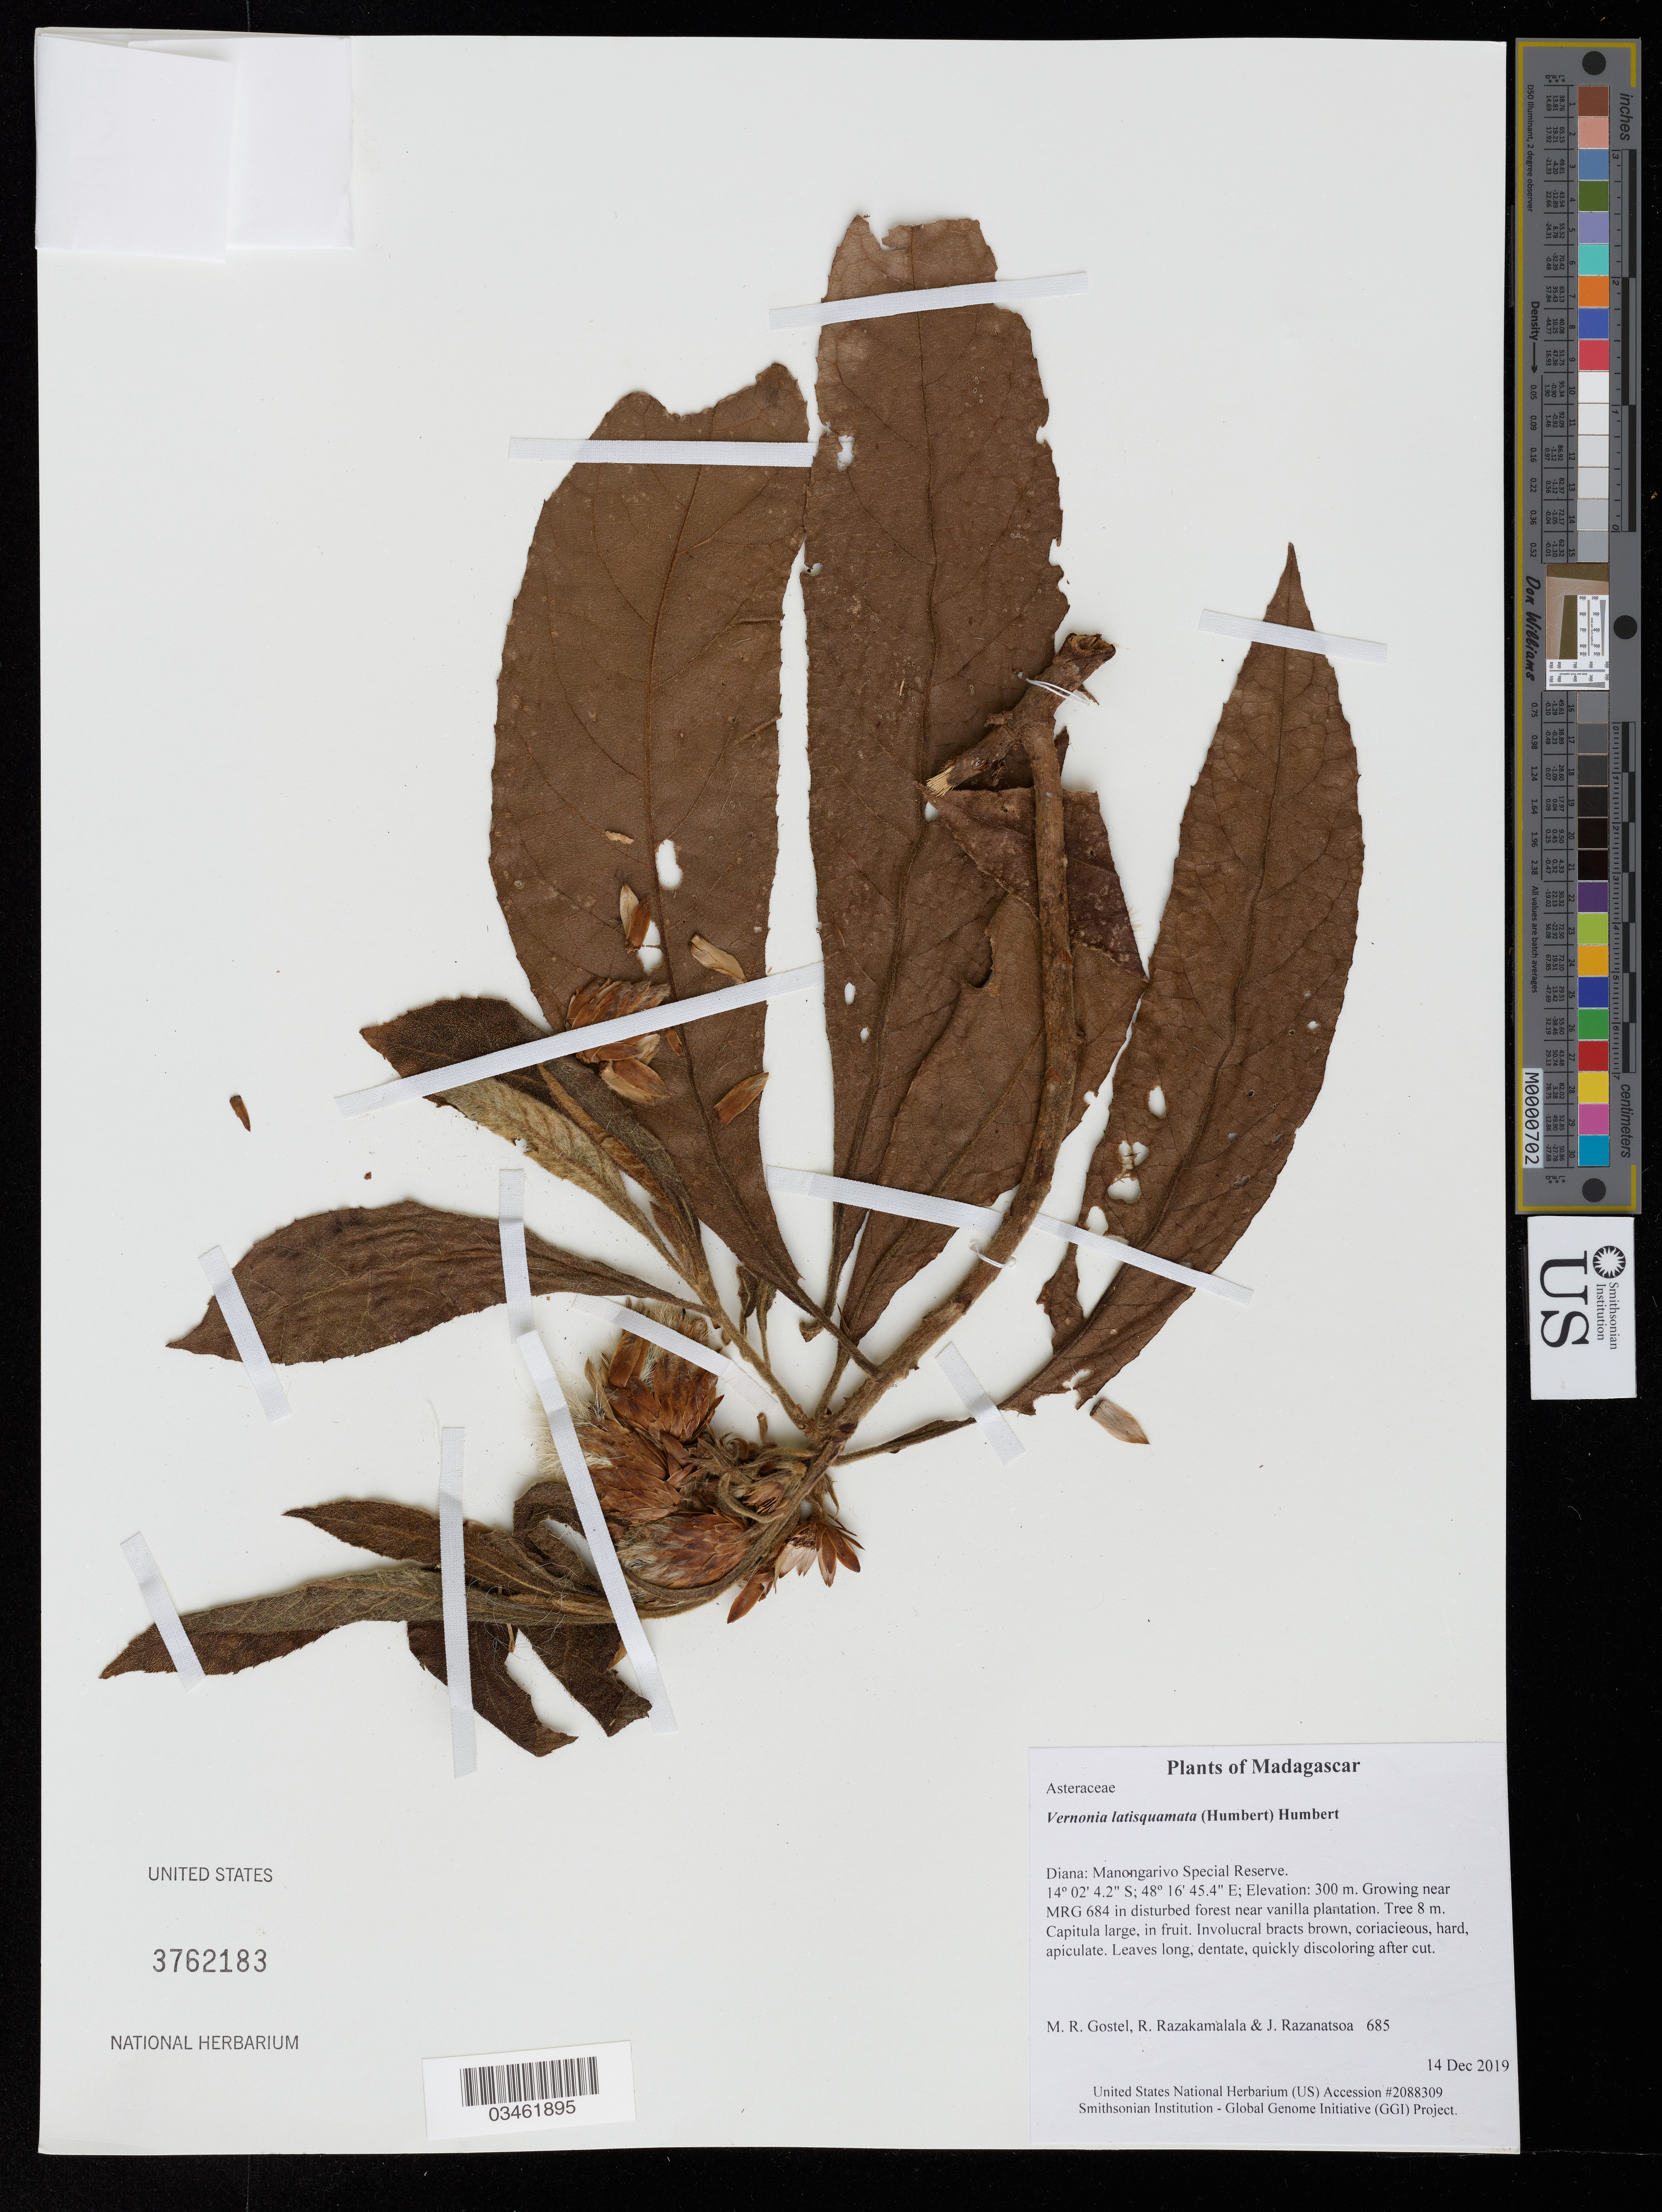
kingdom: Plantae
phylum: Tracheophyta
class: Magnoliopsida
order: Asterales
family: Asteraceae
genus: Vernonia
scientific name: Vernonia latisquamata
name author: (Humbert) Humbert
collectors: M. R. Gostel, R. Razakamalala & J. Razanatsoa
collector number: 685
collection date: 2019-12-14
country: Madagascar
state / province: Diana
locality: Manongarivo Special Reserve. Near MRG 684 in disturbed forest near vanilla plantation.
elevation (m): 300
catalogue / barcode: US 3762183